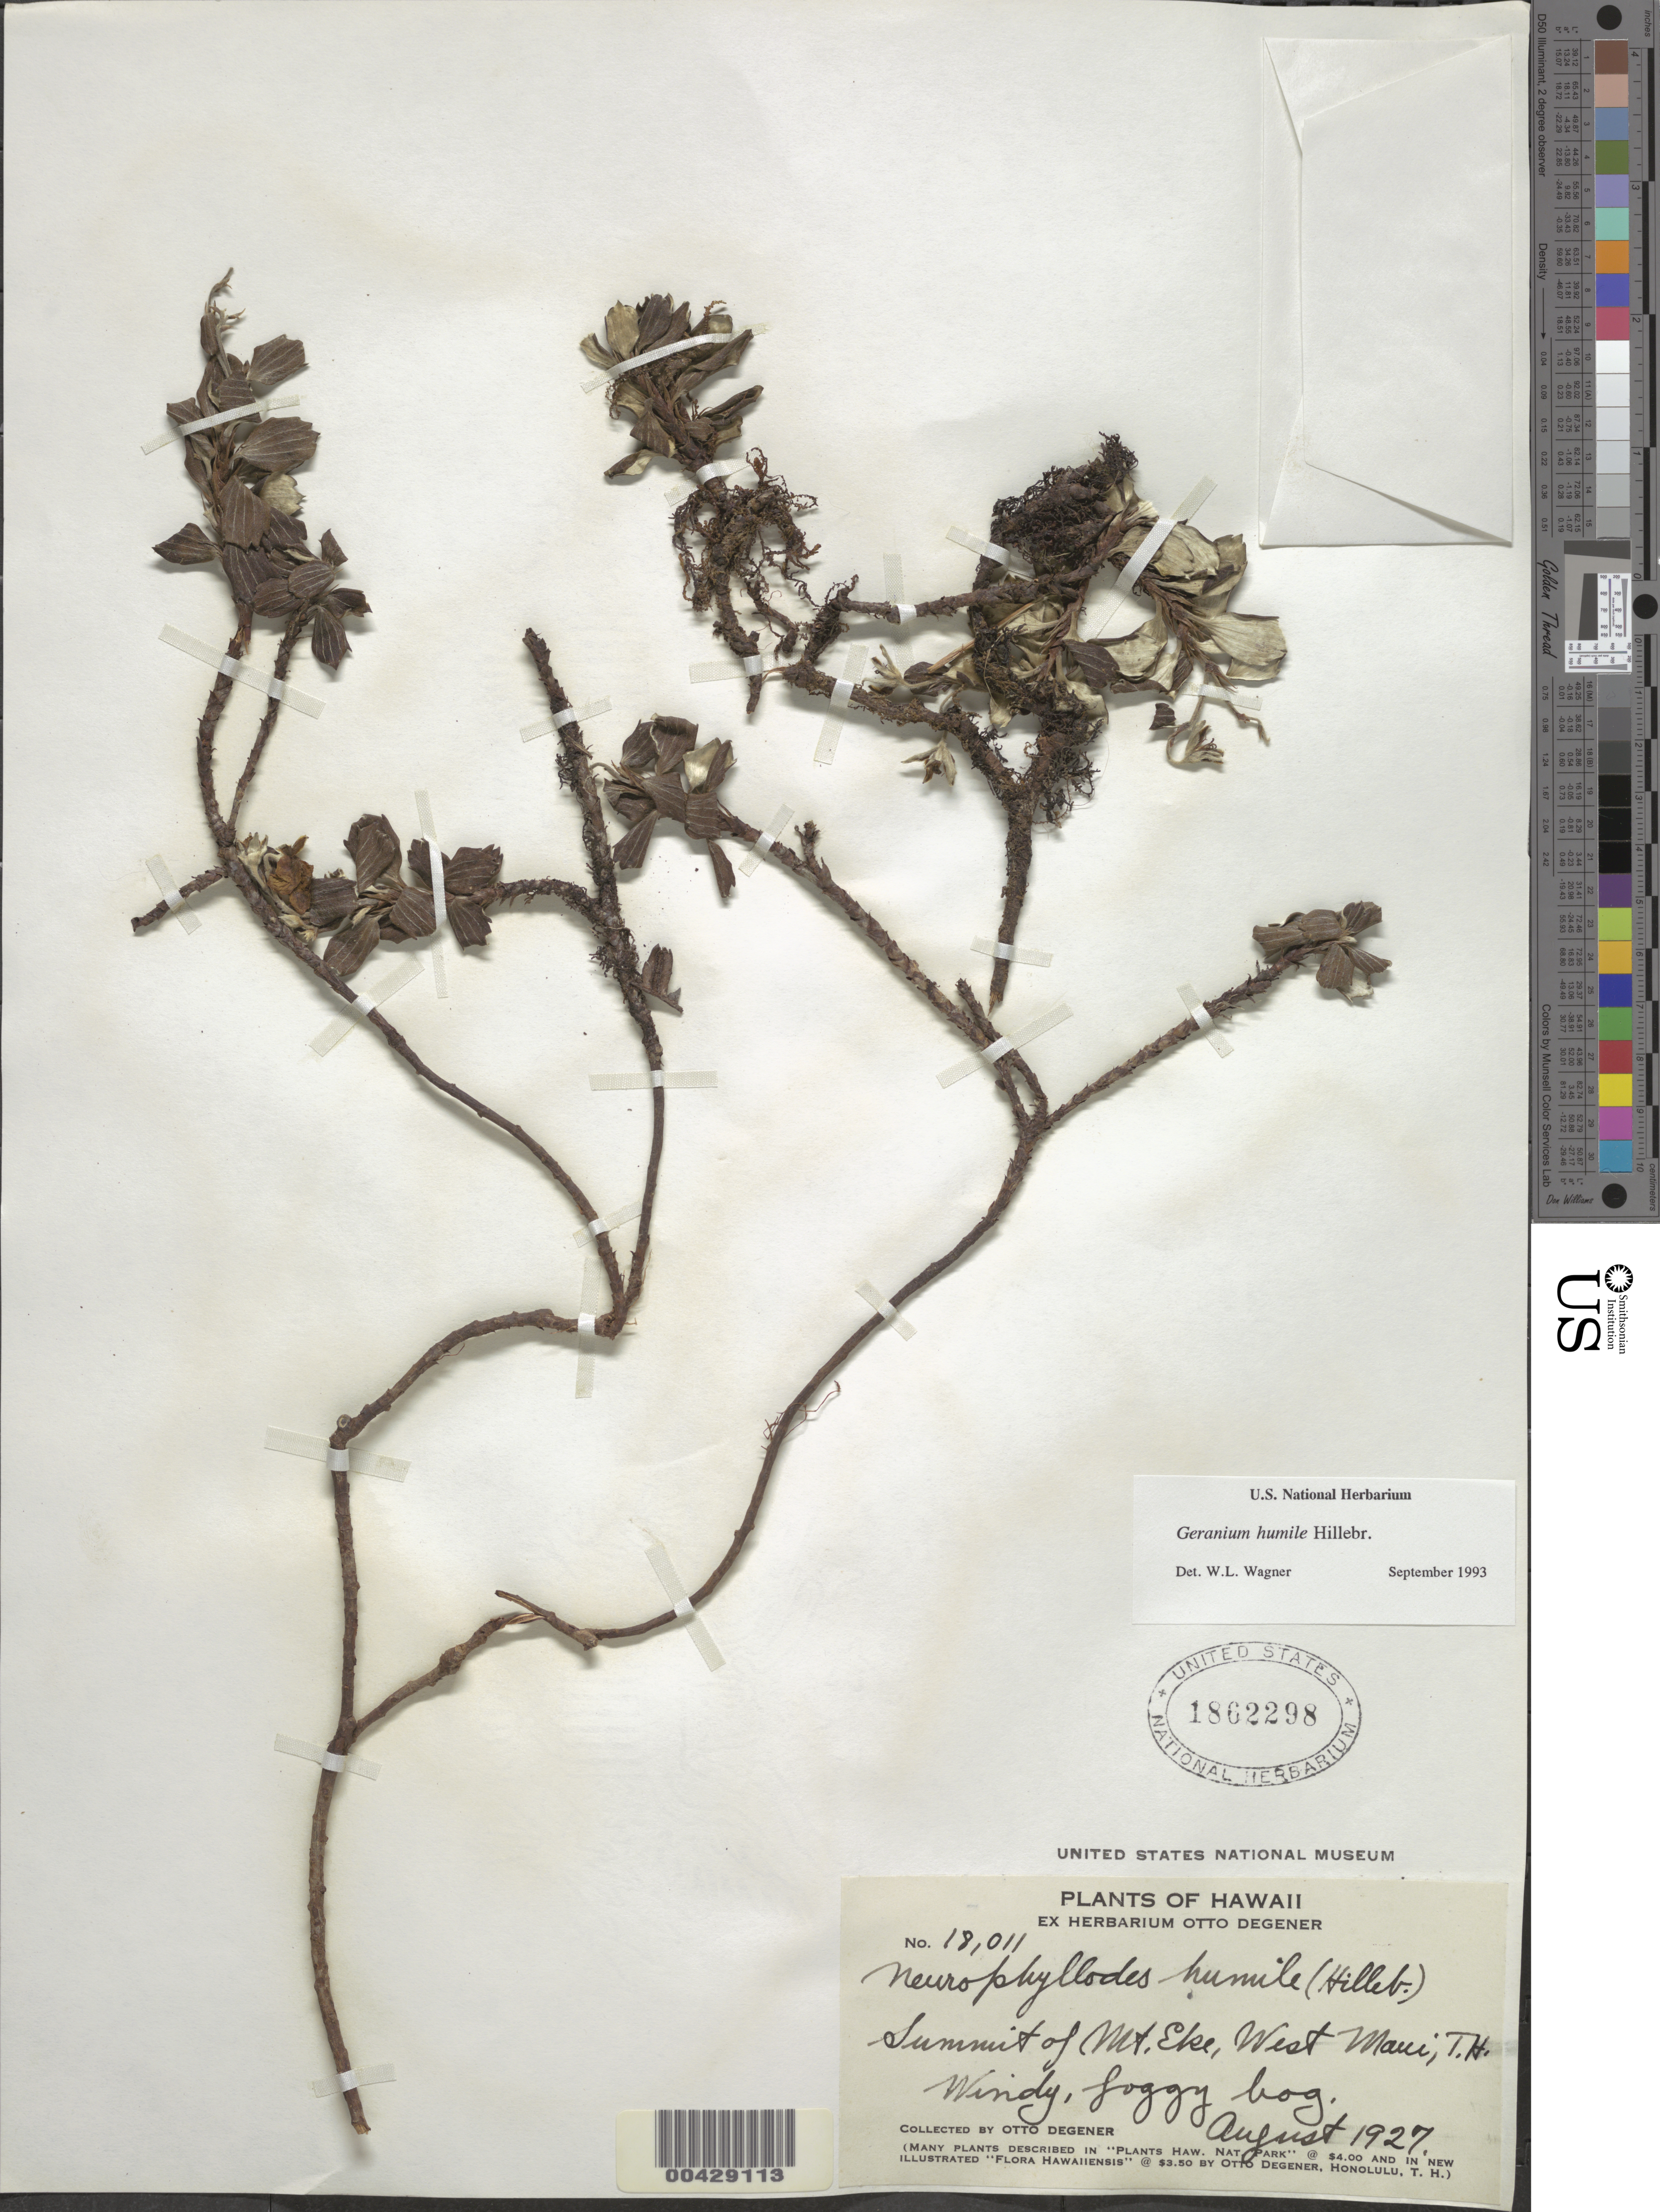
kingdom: Plantae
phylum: Tracheophyta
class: Magnoliopsida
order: Geraniales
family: Geraniaceae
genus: Geranium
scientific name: Geranium humile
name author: Hillebr.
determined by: Wagner, W. L., (BOT), Smithsonian Institution - National Museum of Natural History (UNITED STATES)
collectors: O. Degener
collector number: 18011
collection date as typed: Aug 1927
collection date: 1927-08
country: United States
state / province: Hawaii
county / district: Maui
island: Maui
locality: Summit of Mount Eke, W Maui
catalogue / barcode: US 1862298